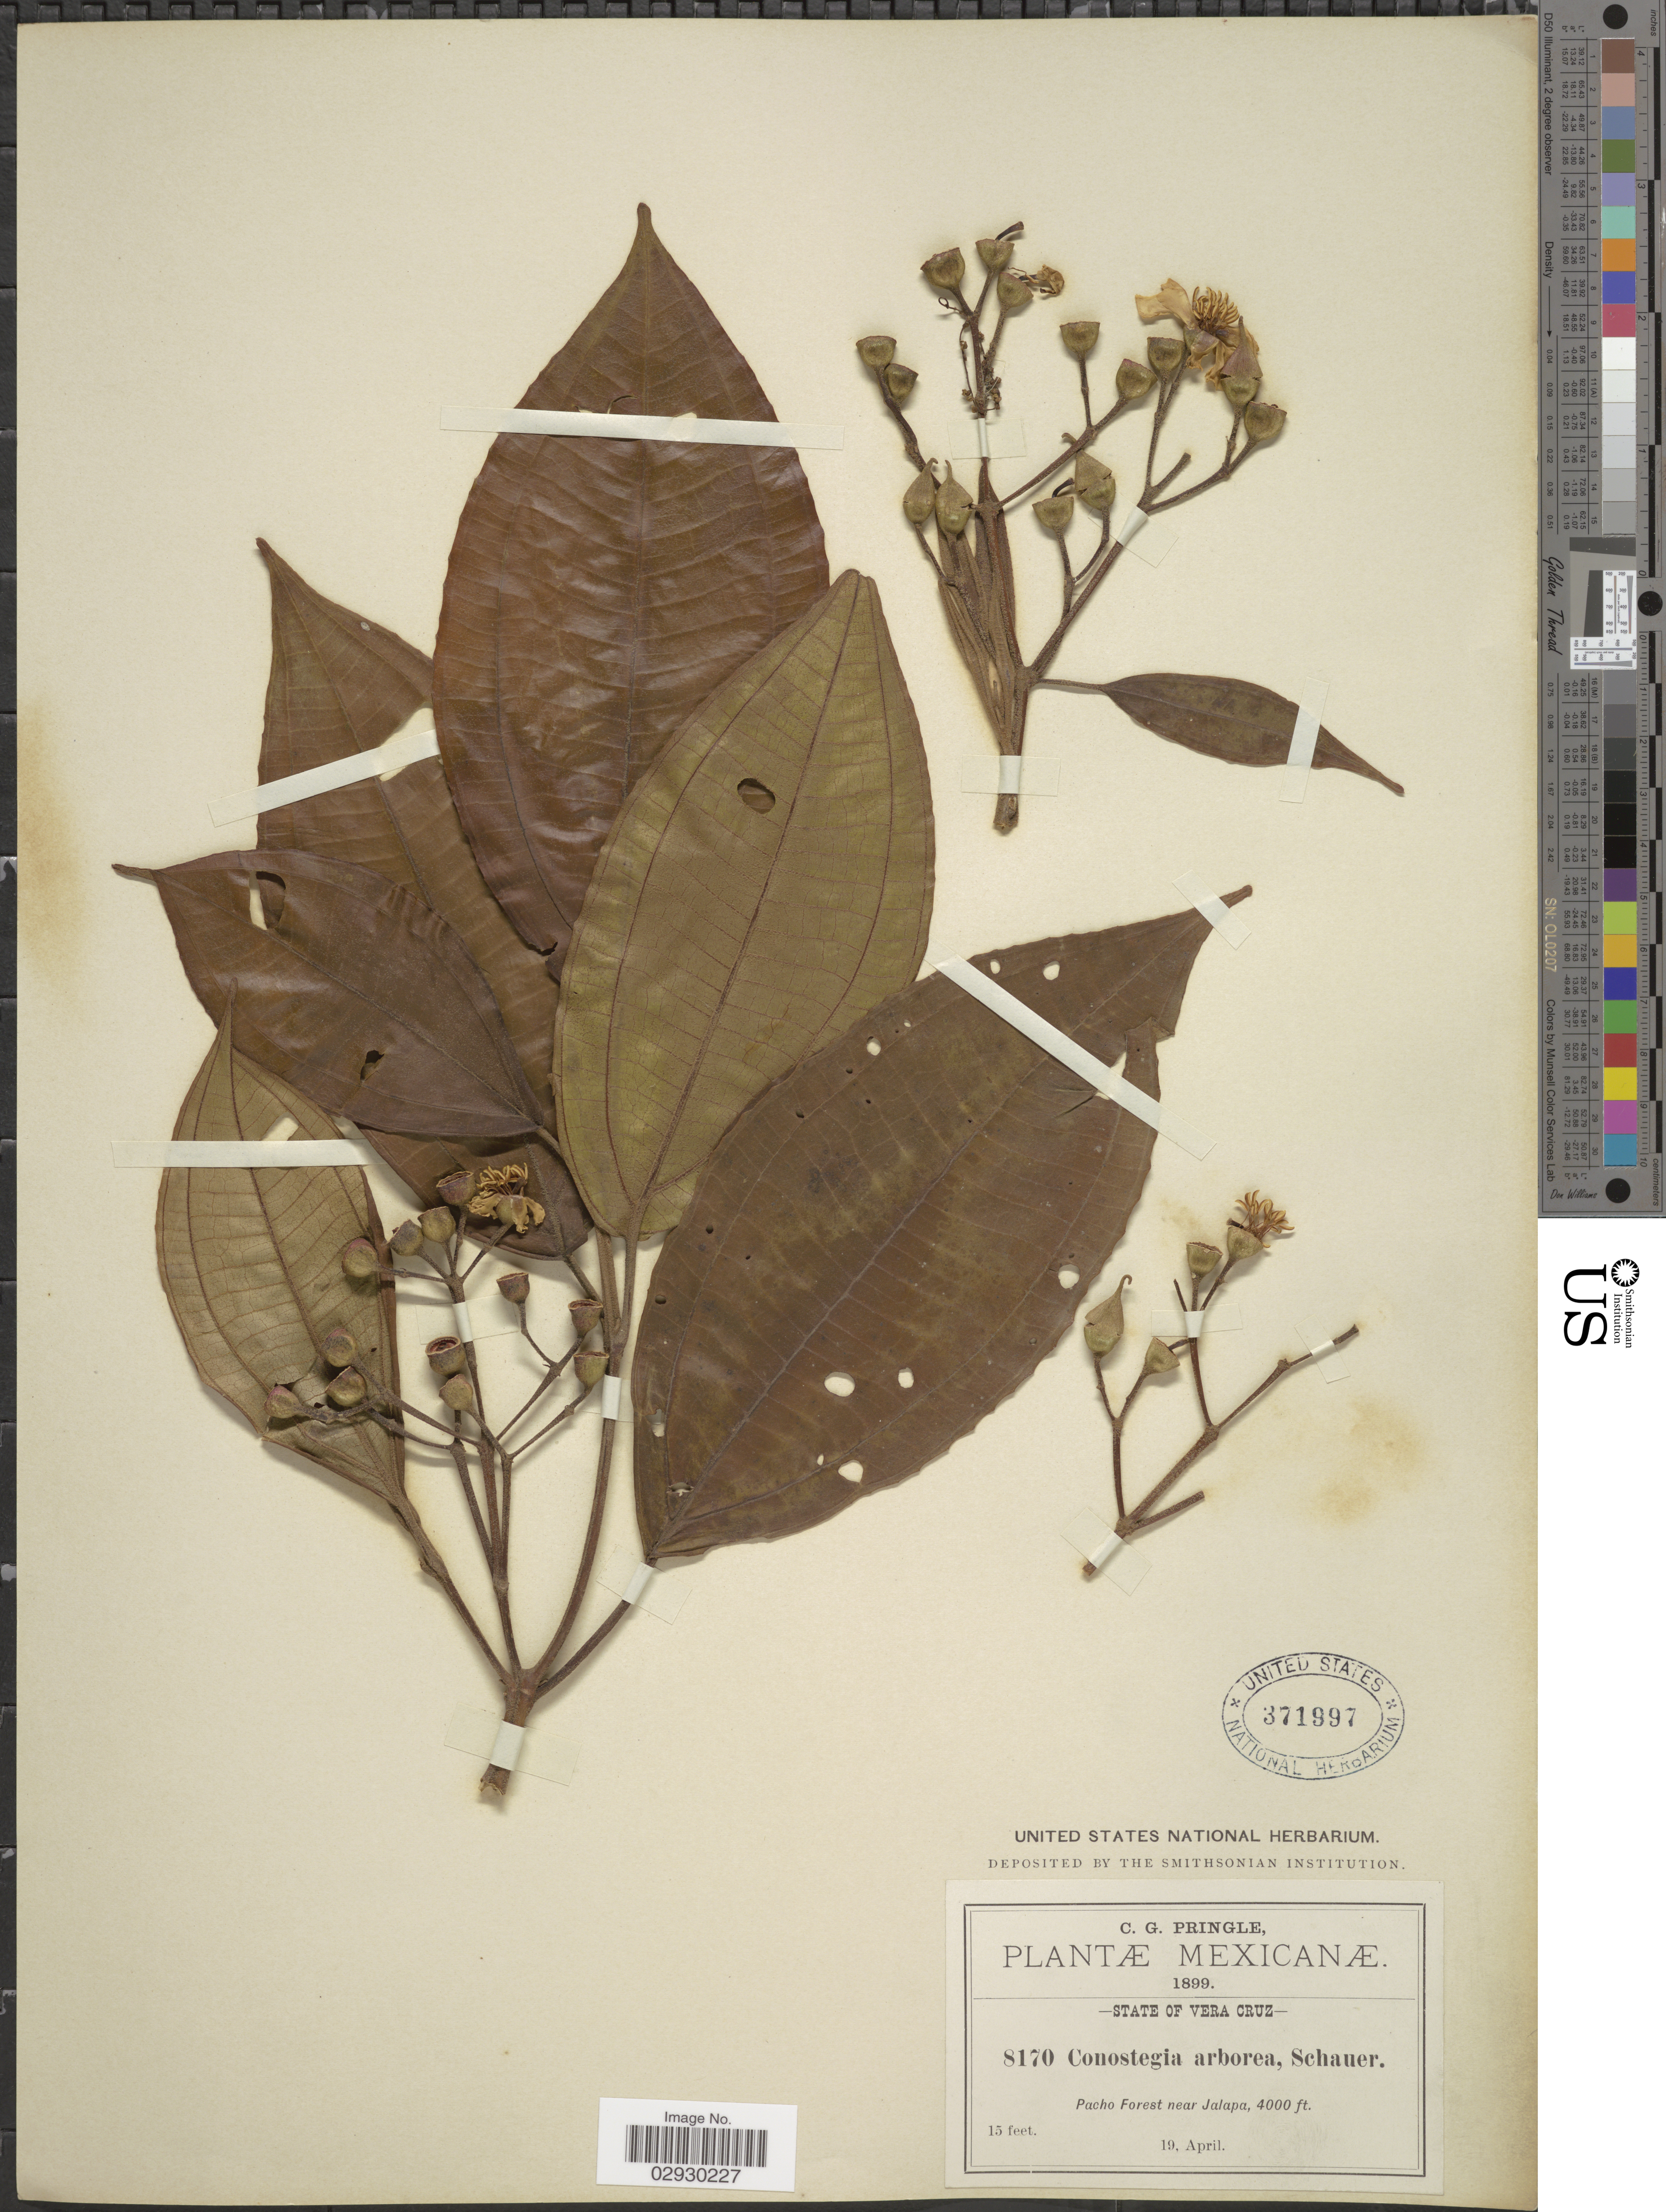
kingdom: Plantae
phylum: Tracheophyta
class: Magnoliopsida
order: Myrtales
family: Melastomataceae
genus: Conostegia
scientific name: Conostegia arborea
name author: Steud.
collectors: C. G. Pringle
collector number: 8170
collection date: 1899-04-19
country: Mexico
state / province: Veracruz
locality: State of Vera Cruz. Pacho Forest near Jalapa.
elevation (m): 1219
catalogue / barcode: US 371997